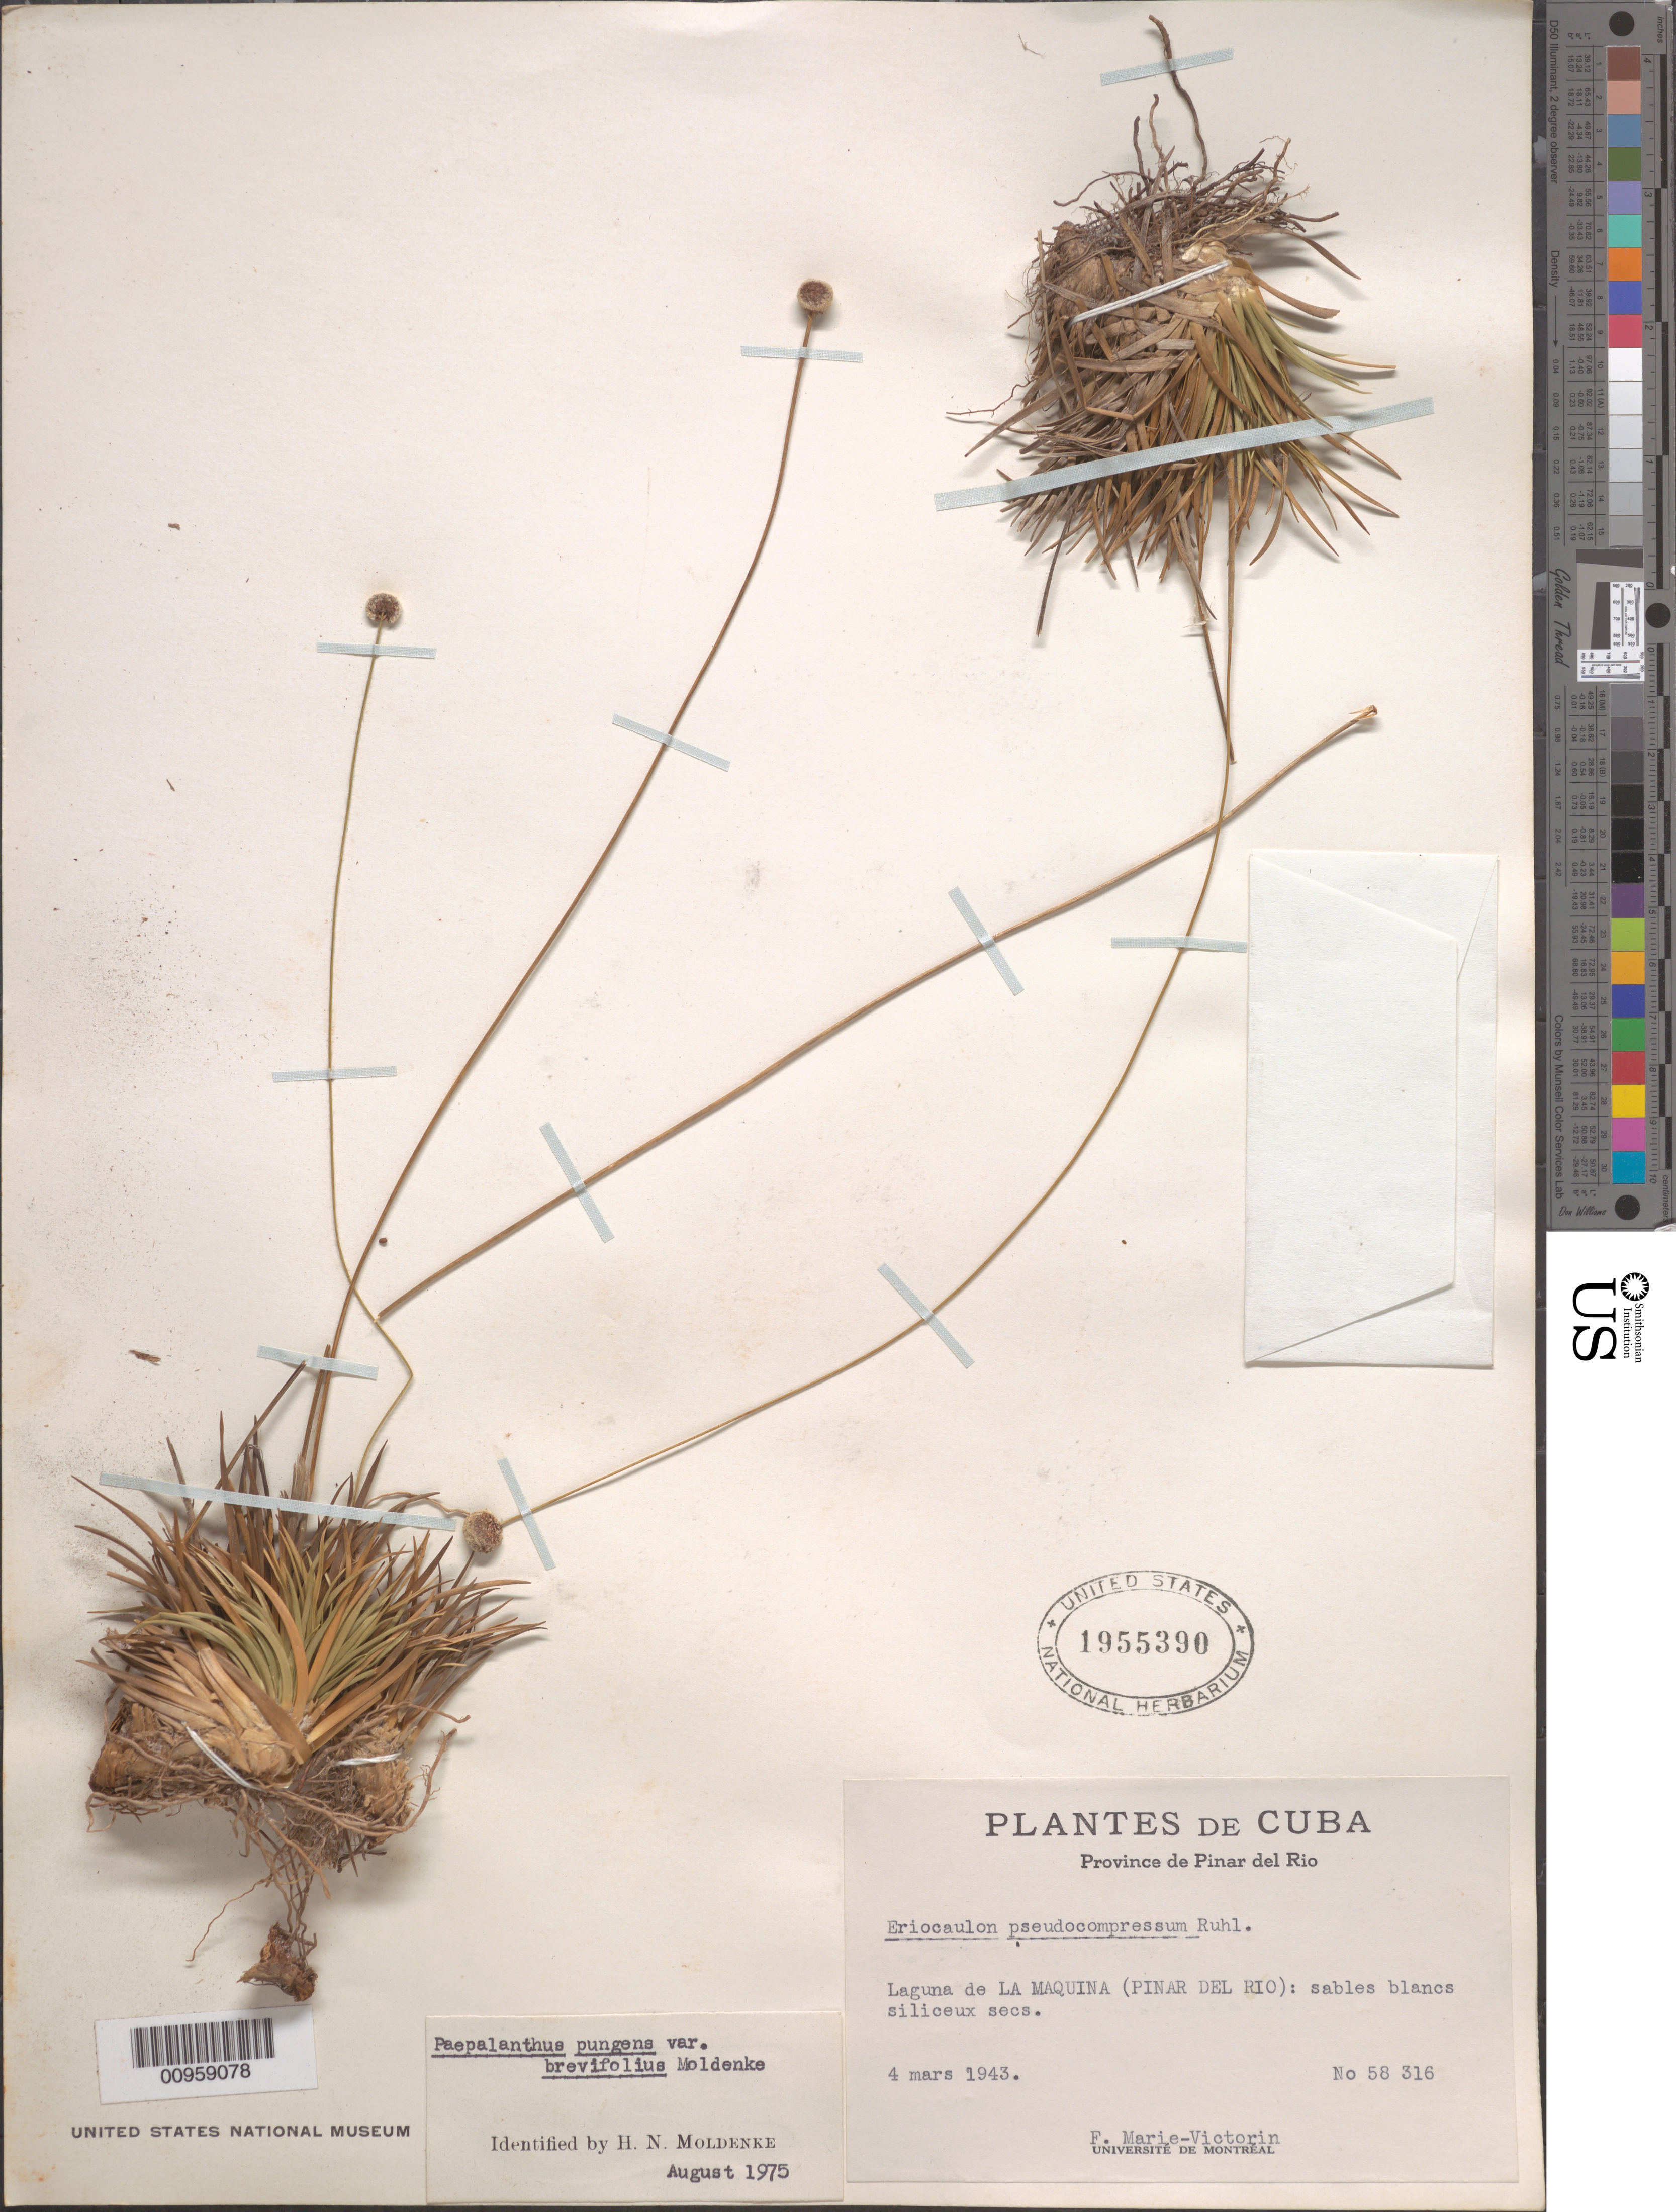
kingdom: Plantae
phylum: Tracheophyta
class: Liliopsida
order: Poales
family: Eriocaulaceae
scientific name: Nisius pungens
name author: (Griseb.) Andrino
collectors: Fr. Marie-Victorin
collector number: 58316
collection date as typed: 04 Mar 1943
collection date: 1943-03-04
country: Cuba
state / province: Pinar del Rio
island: Cuba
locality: Laguna de La Maquina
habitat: Sables blancs siliceux secs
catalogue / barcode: US 1955390